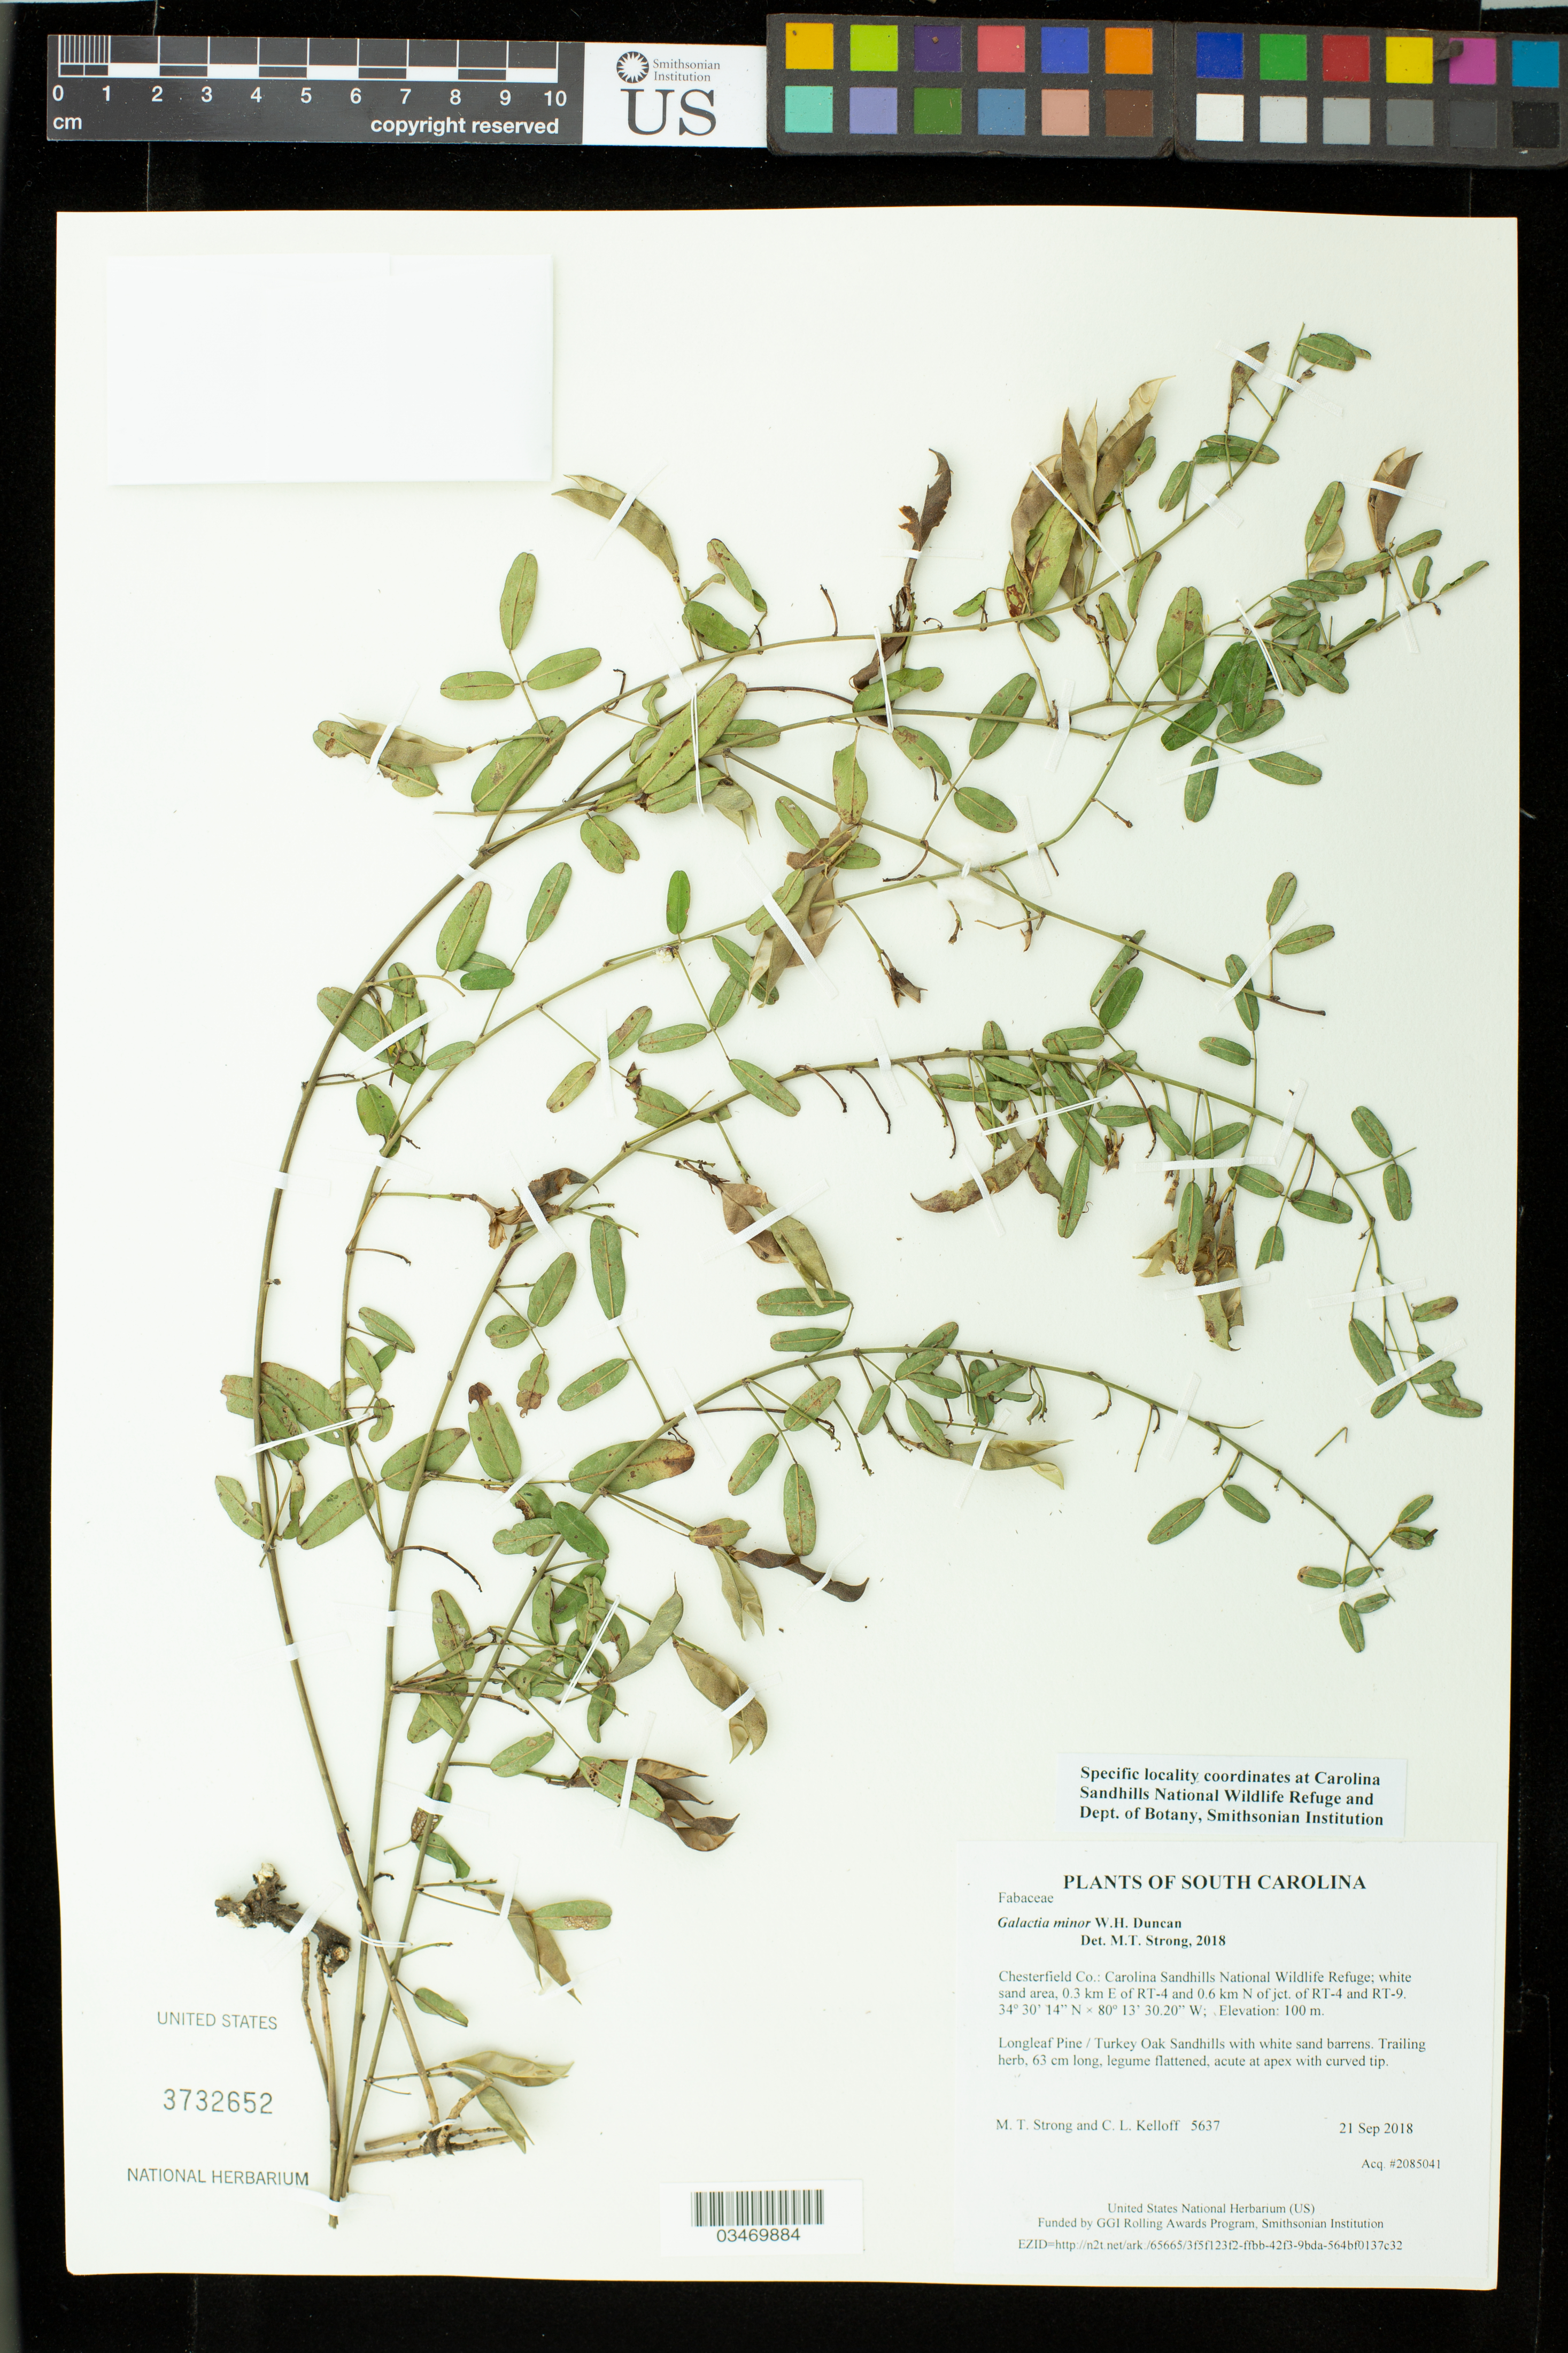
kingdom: Plantae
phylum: Tracheophyta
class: Magnoliopsida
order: Fabales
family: Fabaceae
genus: Galactia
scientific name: Galactia minor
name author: W.H. Duncan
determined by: Strong, M. T., (US), Smithsonian Institution - National Museum of Natural History (UNITED STATES)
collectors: M. T. Strong & C. L. Kelloff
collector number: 5637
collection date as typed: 21 Sep 2018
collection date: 2018-09-21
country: United States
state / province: South Carolina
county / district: Chesterfield Co.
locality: Carolina Sandhills National Wildlife Refuge; white sand area, 0.3 km E of RT-4 and 0.6 km N of jct. of RT-4 and RT-9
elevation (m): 100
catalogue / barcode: US 3732652